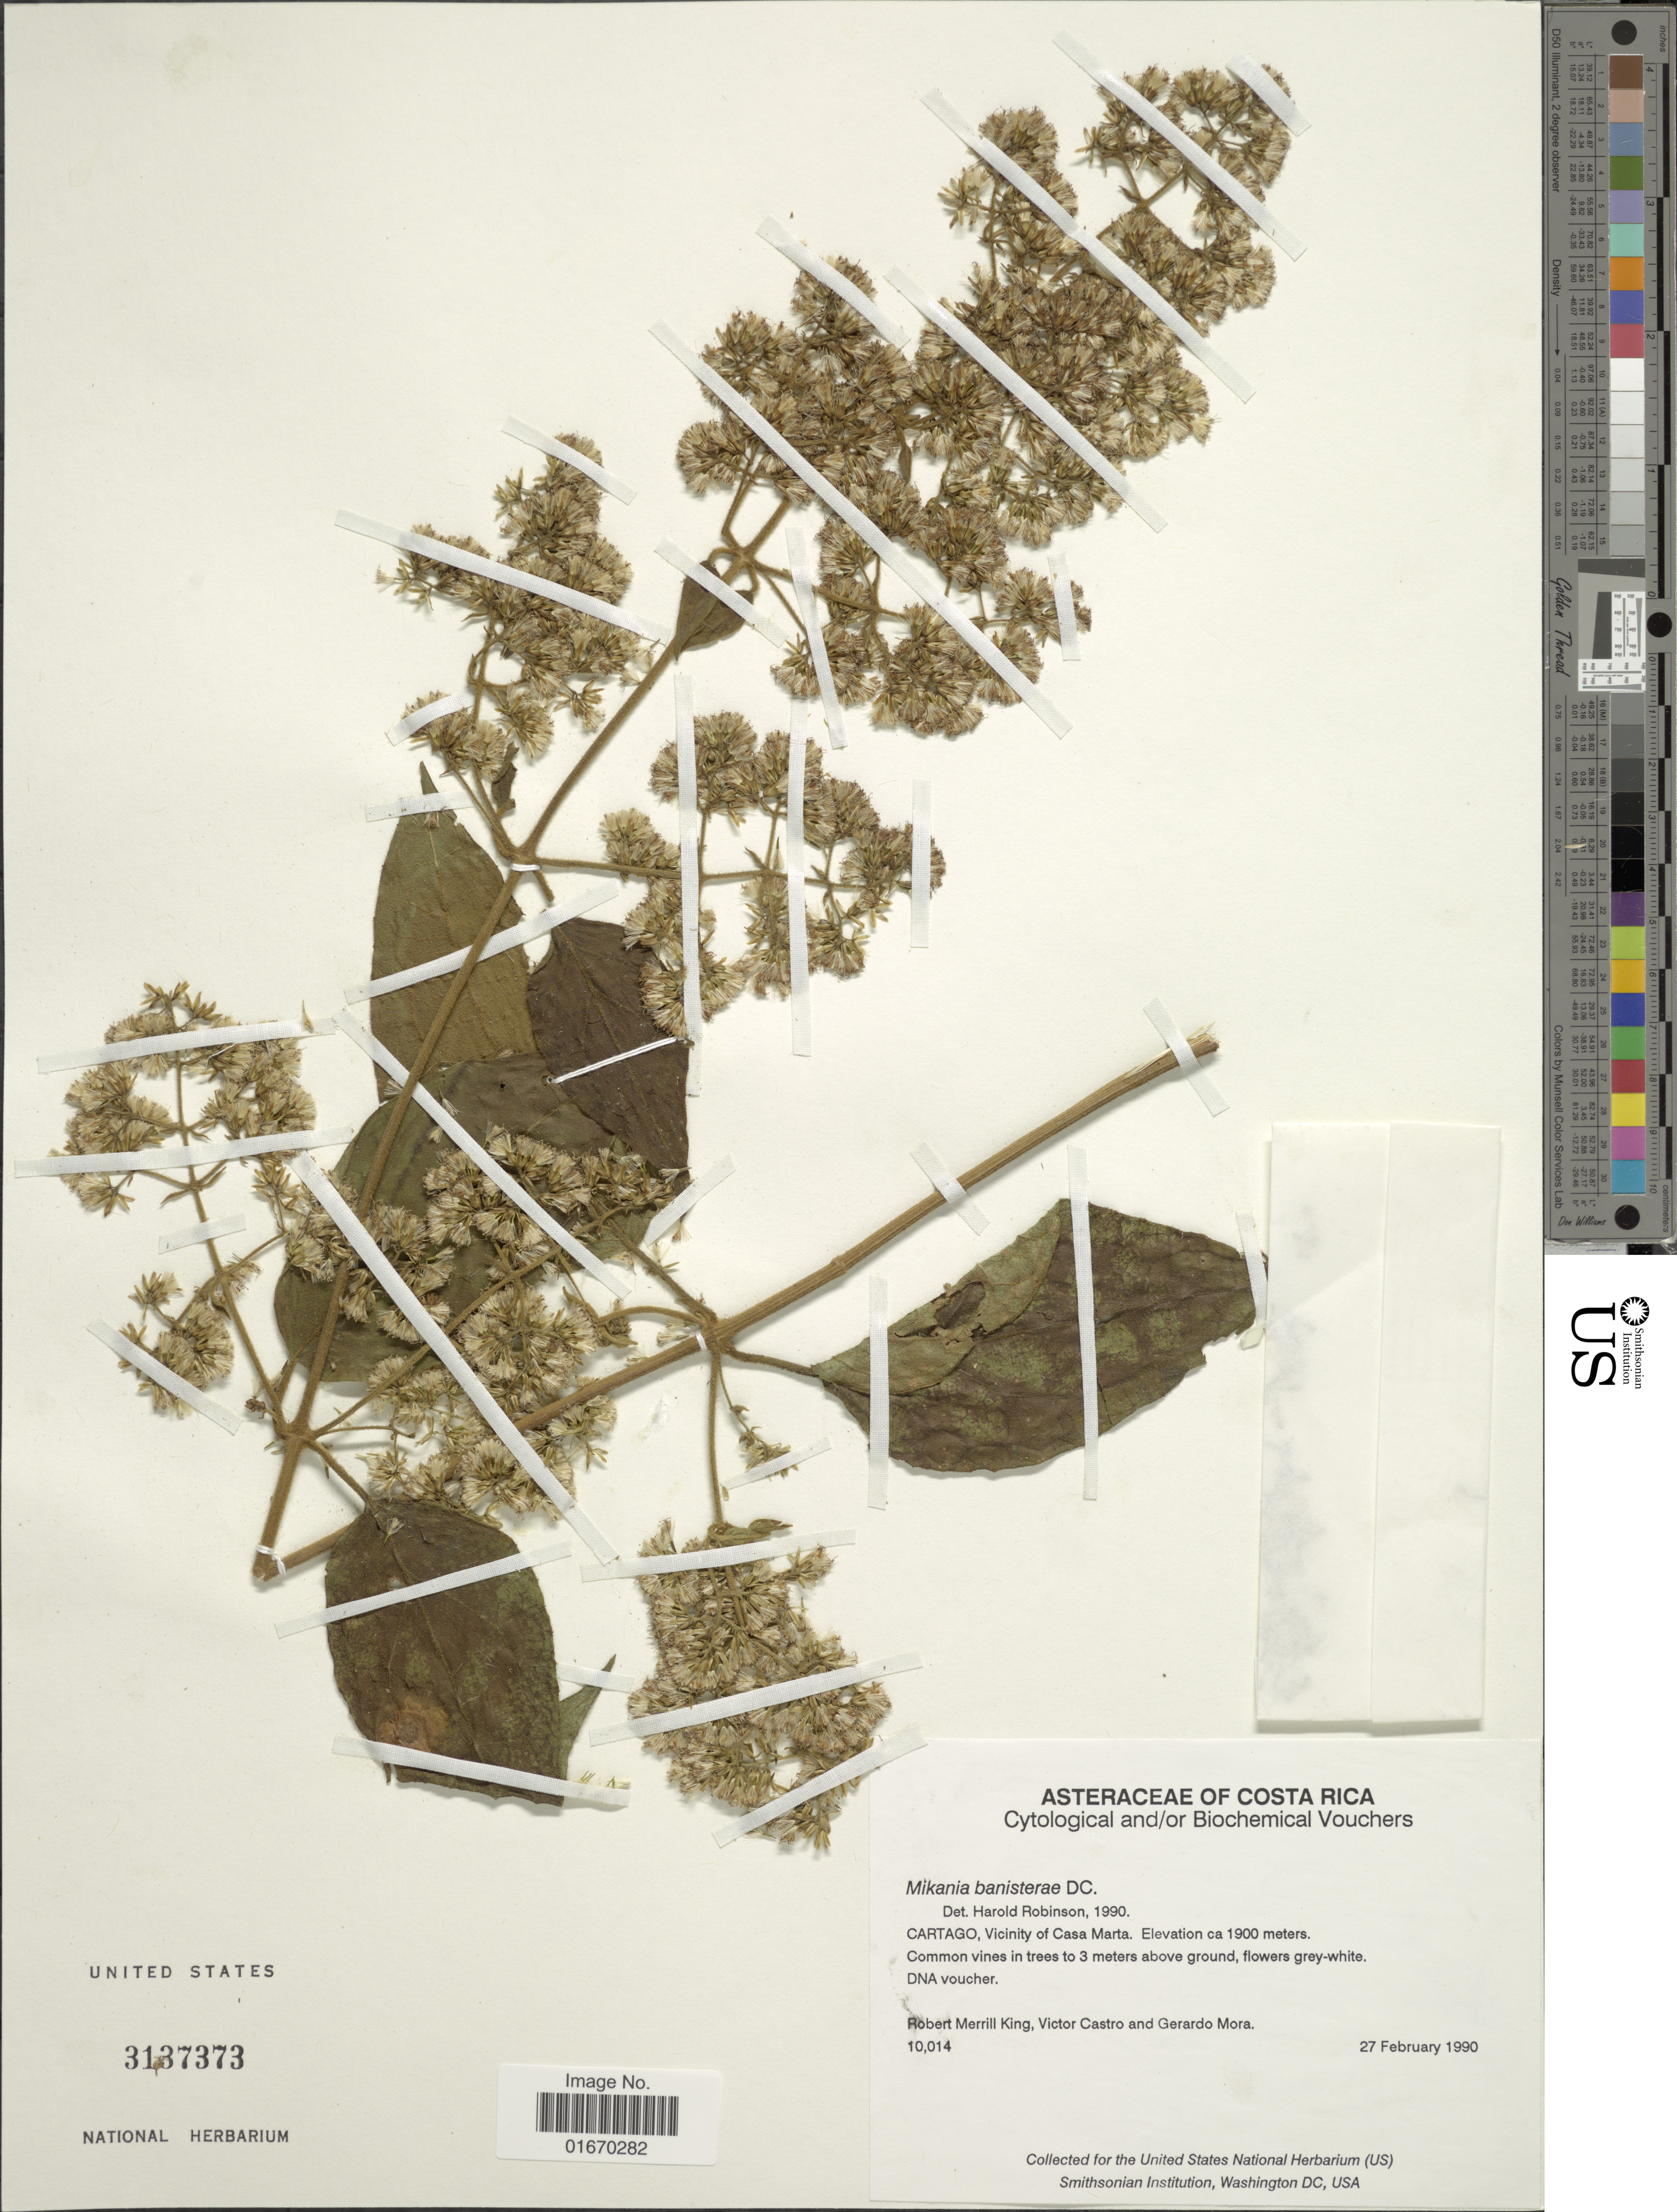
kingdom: Plantae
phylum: Tracheophyta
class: Magnoliopsida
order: Asterales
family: Asteraceae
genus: Mikania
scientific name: Mikania banisteriae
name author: DC.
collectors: R. M. King, V. Castro & G. Mora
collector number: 10014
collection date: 1990-02-27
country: Costa Rica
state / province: Cartago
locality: Vicinity of Casa Marta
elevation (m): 1900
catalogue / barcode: US 3137373